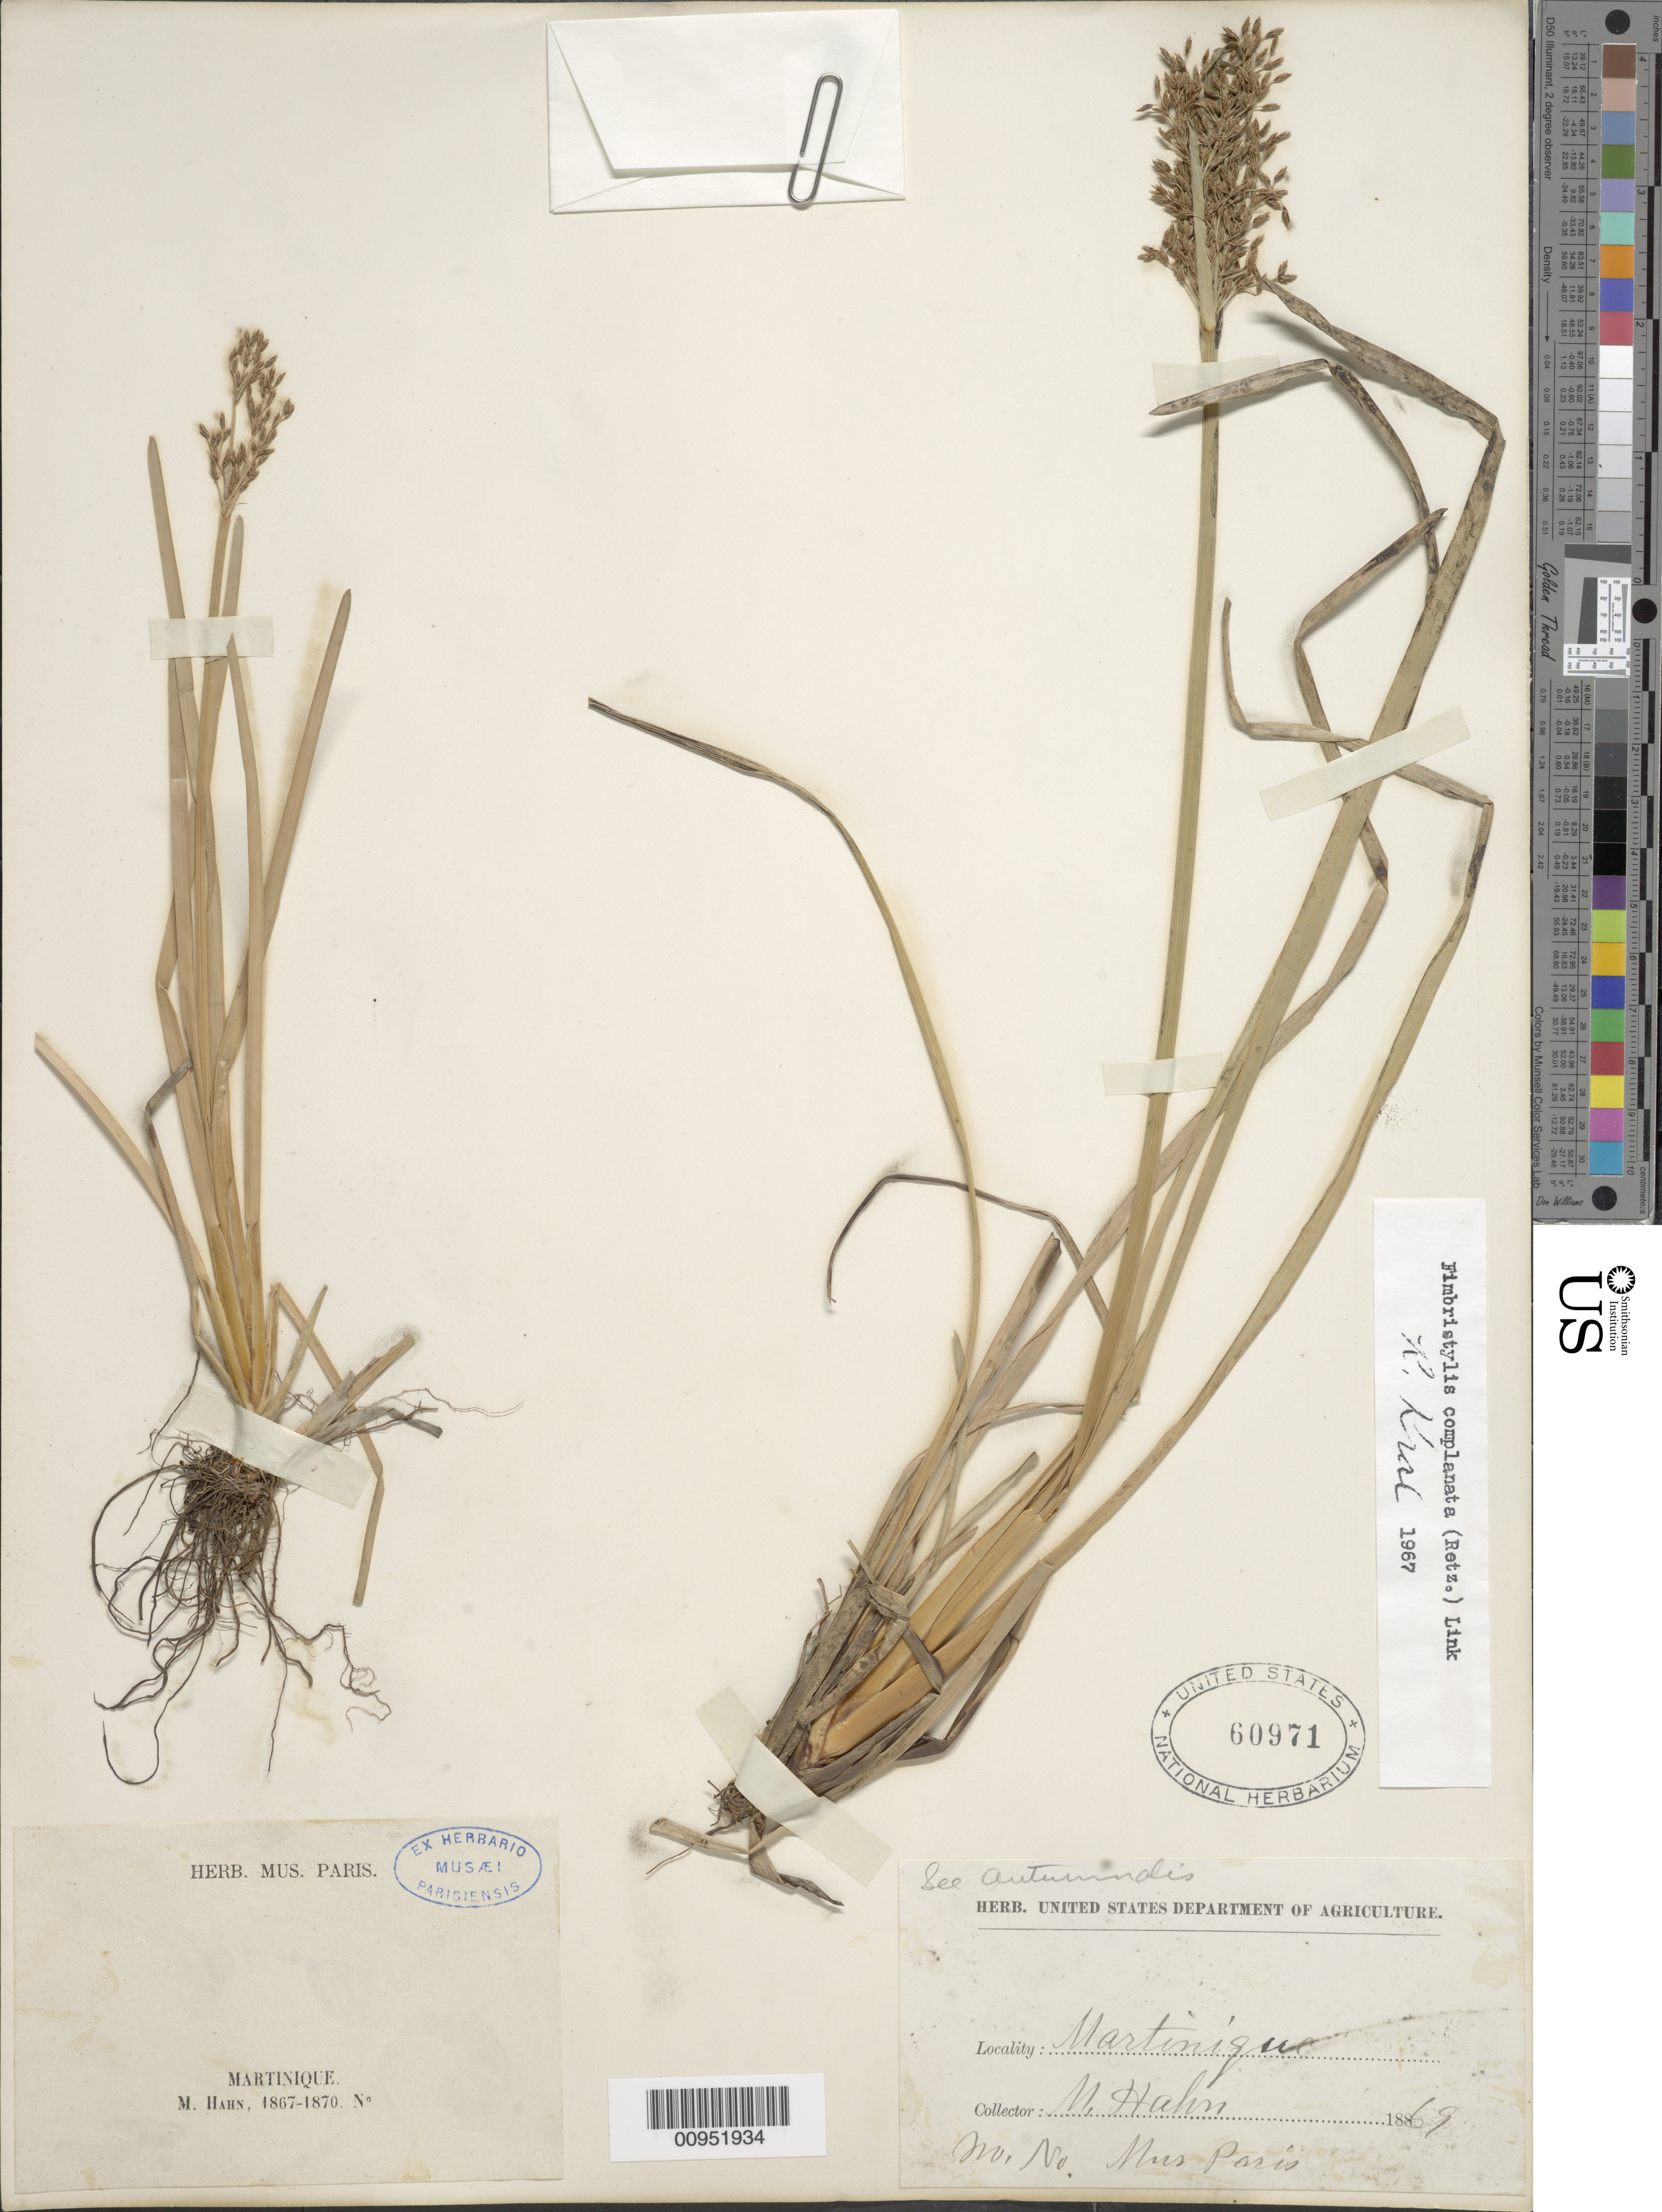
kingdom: Plantae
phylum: Tracheophyta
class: Liliopsida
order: Poales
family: Cyperaceae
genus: Fimbristylis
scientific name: Fimbristylis complanata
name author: (Retz.) Link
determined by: Kral, Robert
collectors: M. Hahn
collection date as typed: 1886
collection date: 1886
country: Martinique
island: Martinique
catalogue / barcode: US 60967